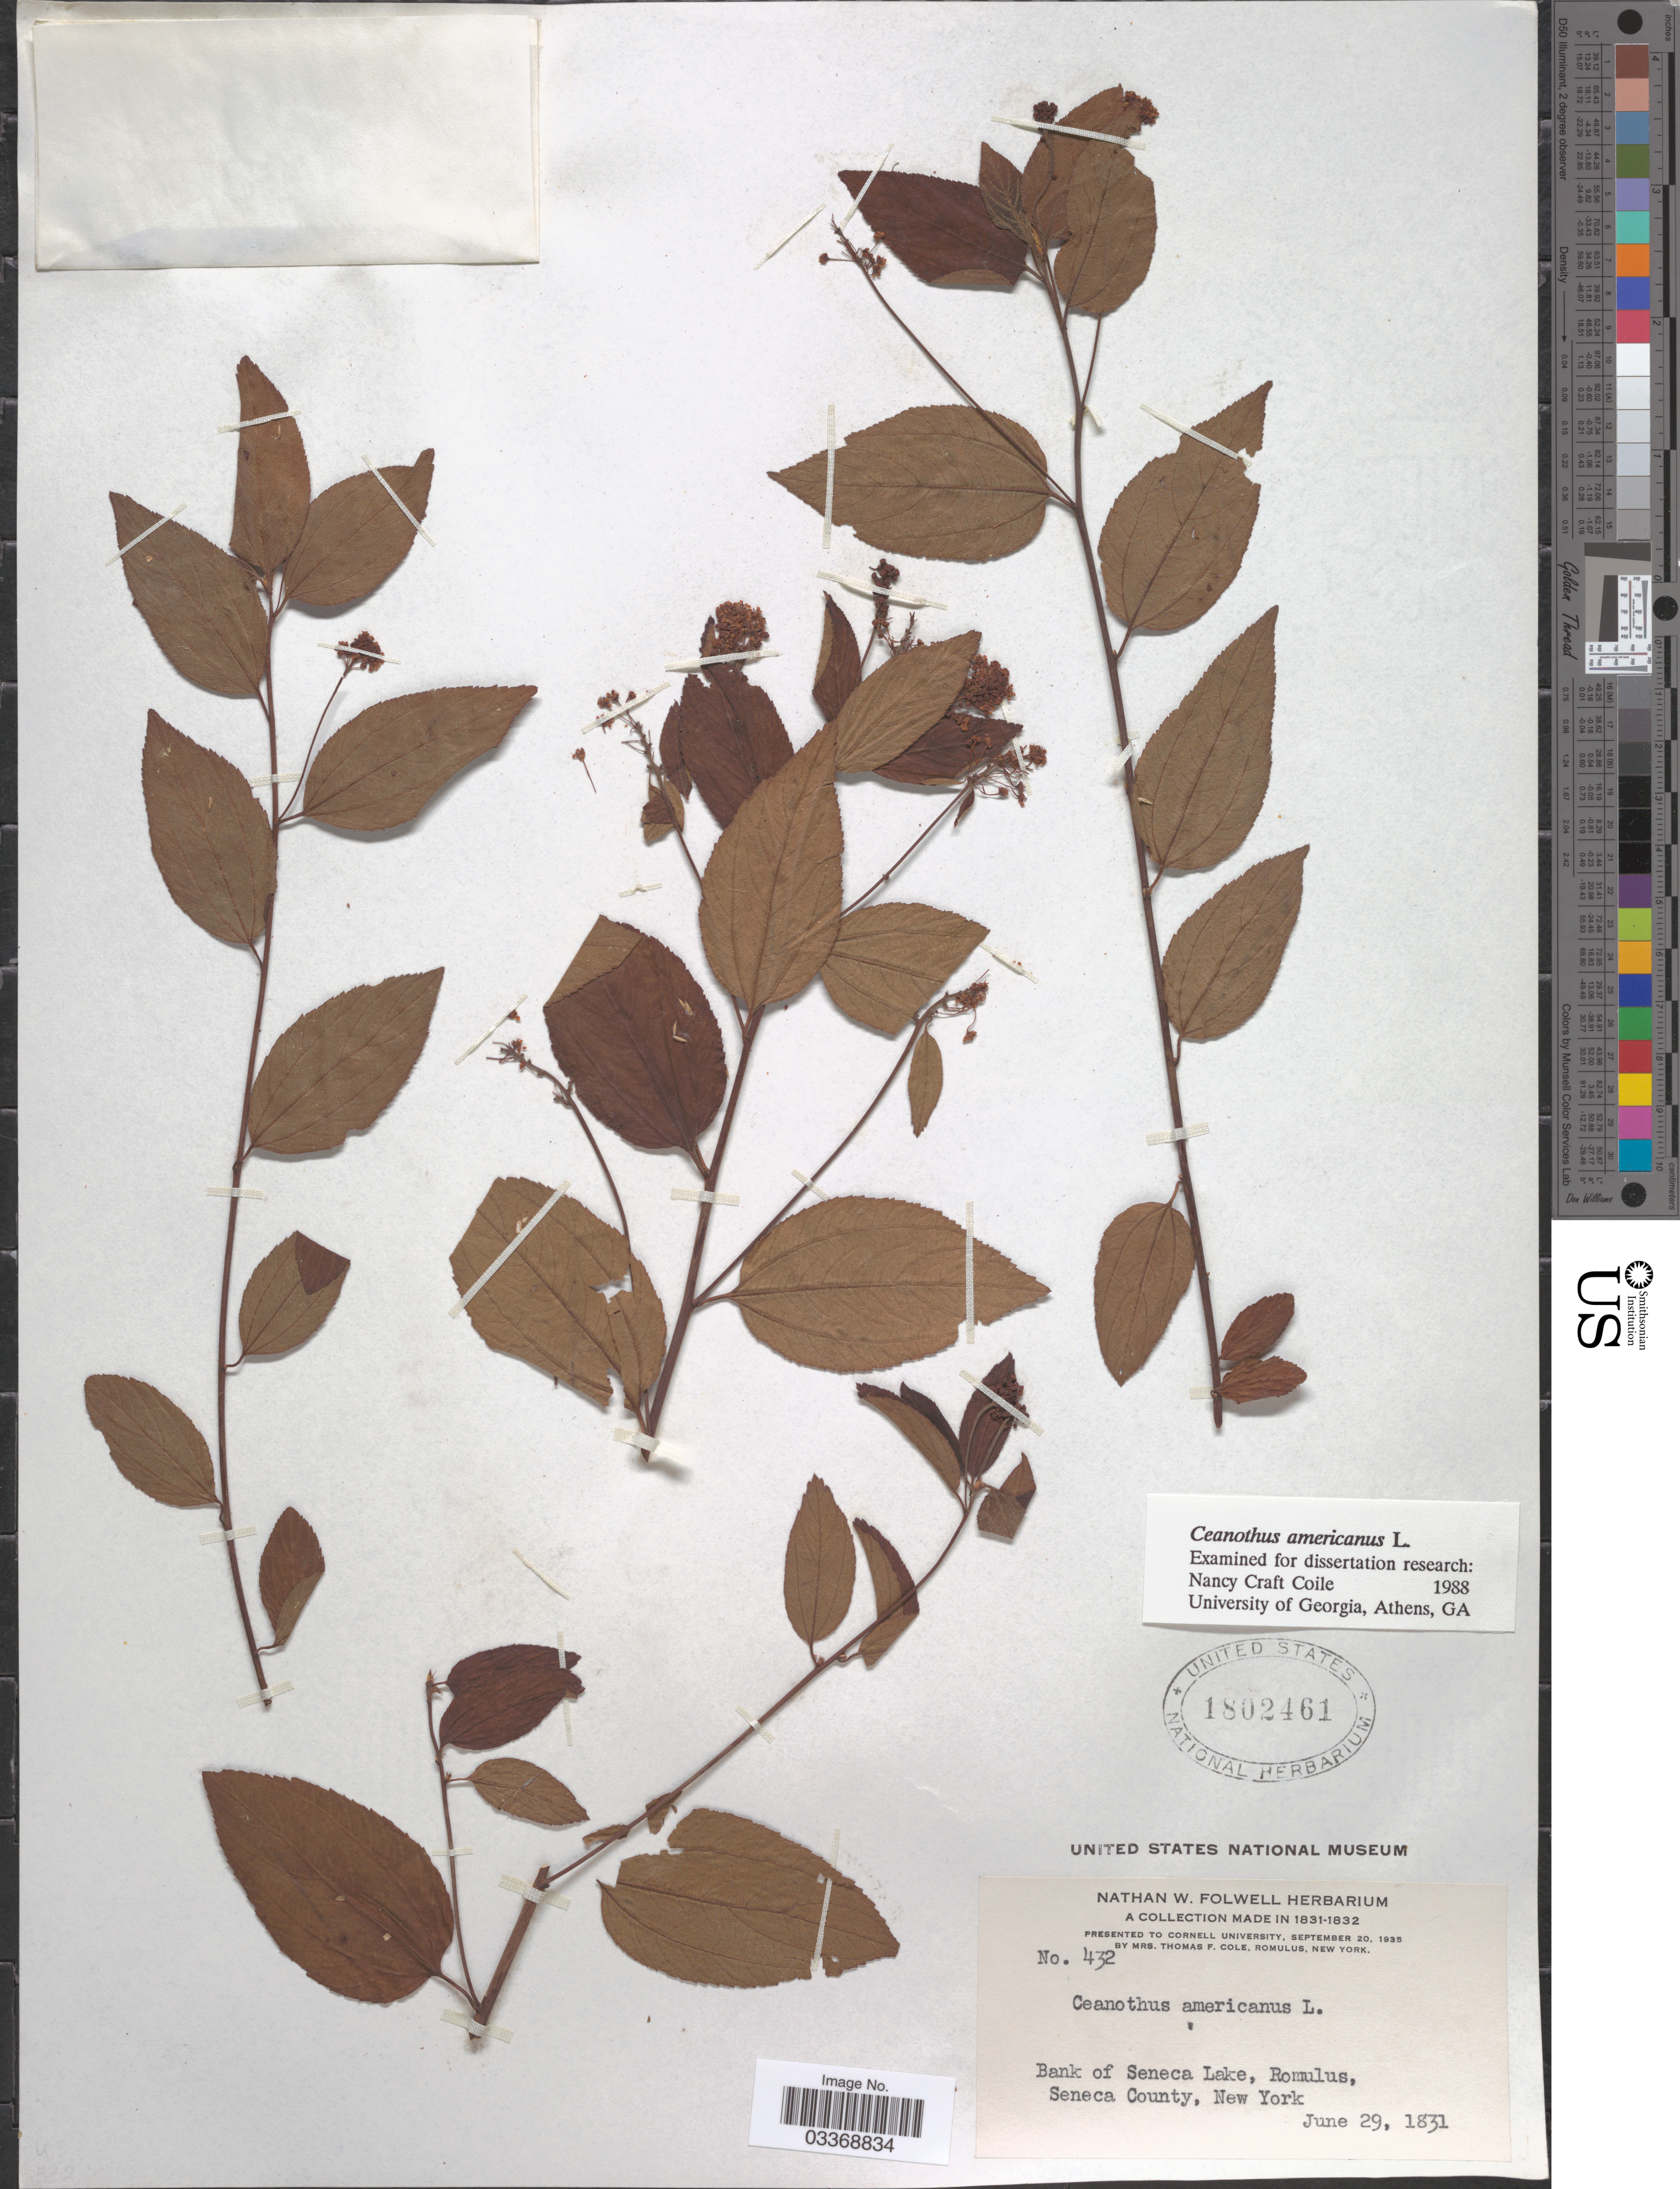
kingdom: Plantae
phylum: Tracheophyta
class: Magnoliopsida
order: Rosales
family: Rhamnaceae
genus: Ceanothus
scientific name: Ceanothus americanus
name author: L.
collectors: ex herb. Nathan W. Folwell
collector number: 432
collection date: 1831-06-29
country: United States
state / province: New York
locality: Bank of Seneca Lake, Romulus, Seneca County.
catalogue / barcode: US 1802461